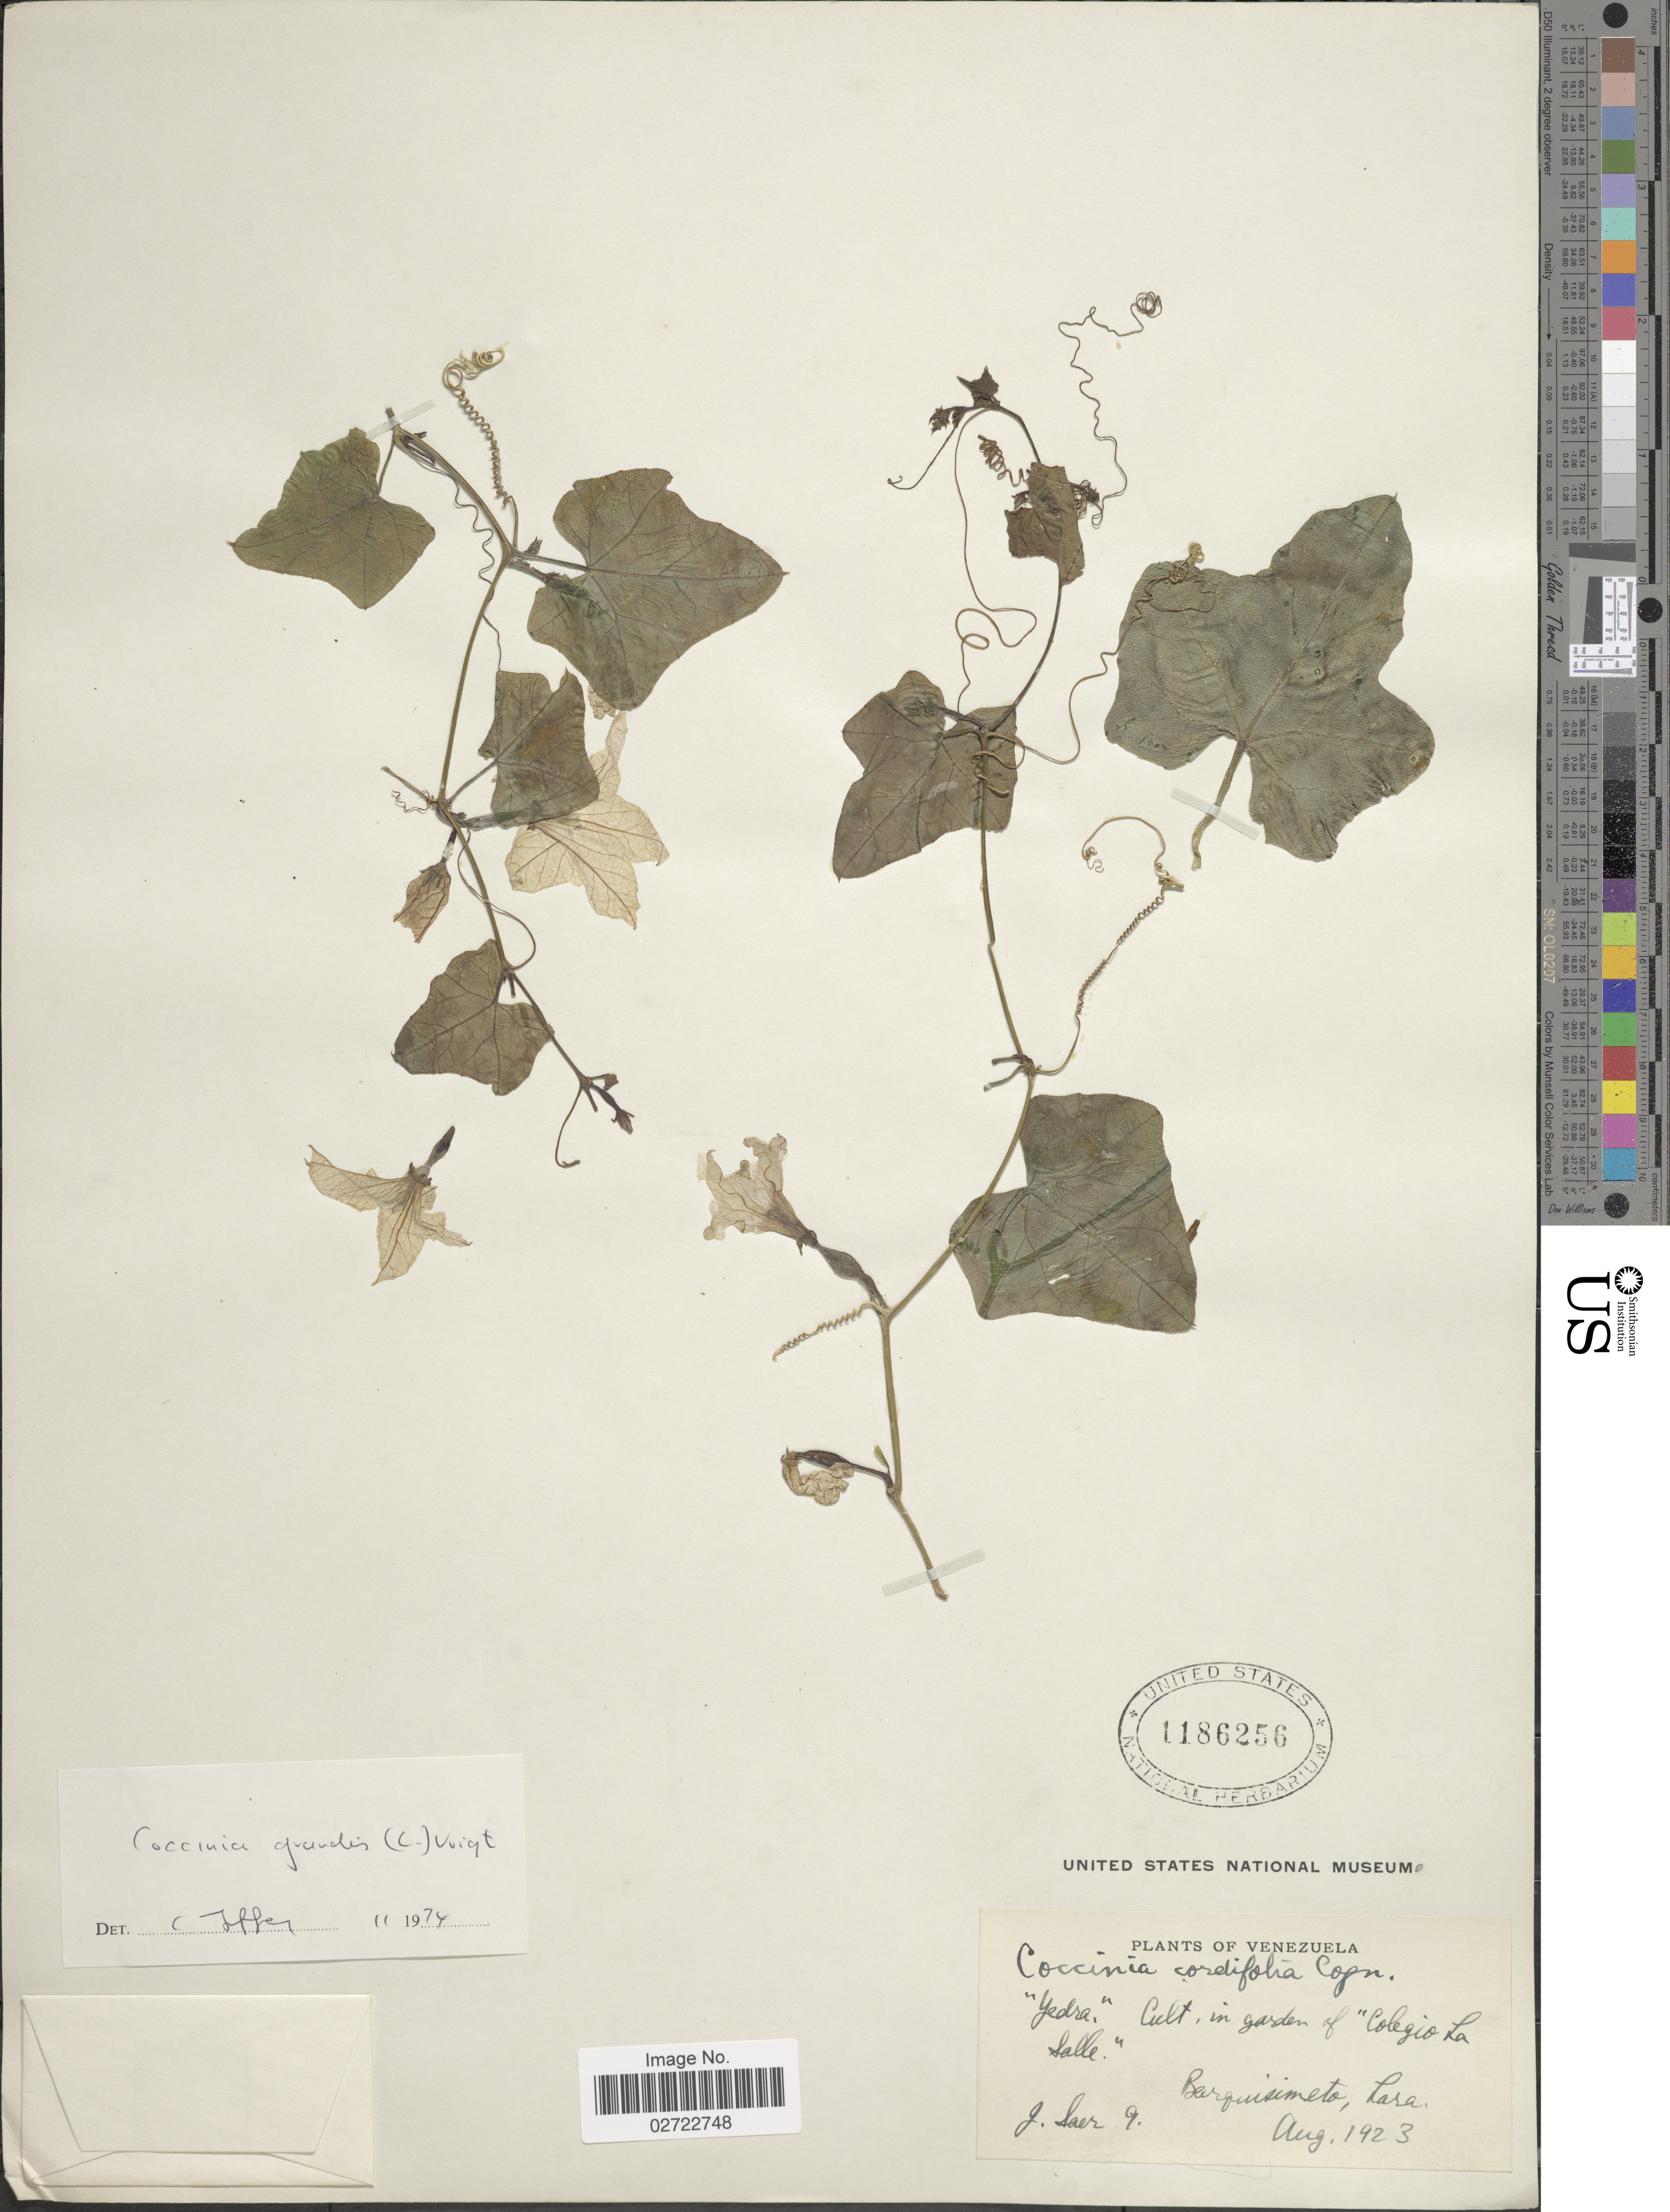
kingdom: Plantae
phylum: Tracheophyta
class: Magnoliopsida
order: Cucurbitales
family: Cucurbitaceae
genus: Coccinia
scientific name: Coccinia grandis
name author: (L.) Voigt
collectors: J. Saer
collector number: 9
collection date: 1923-08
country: Venezuela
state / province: Lara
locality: Cult. in garden of "Colegio La Salle." Barquisimeto.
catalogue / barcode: US 1186256